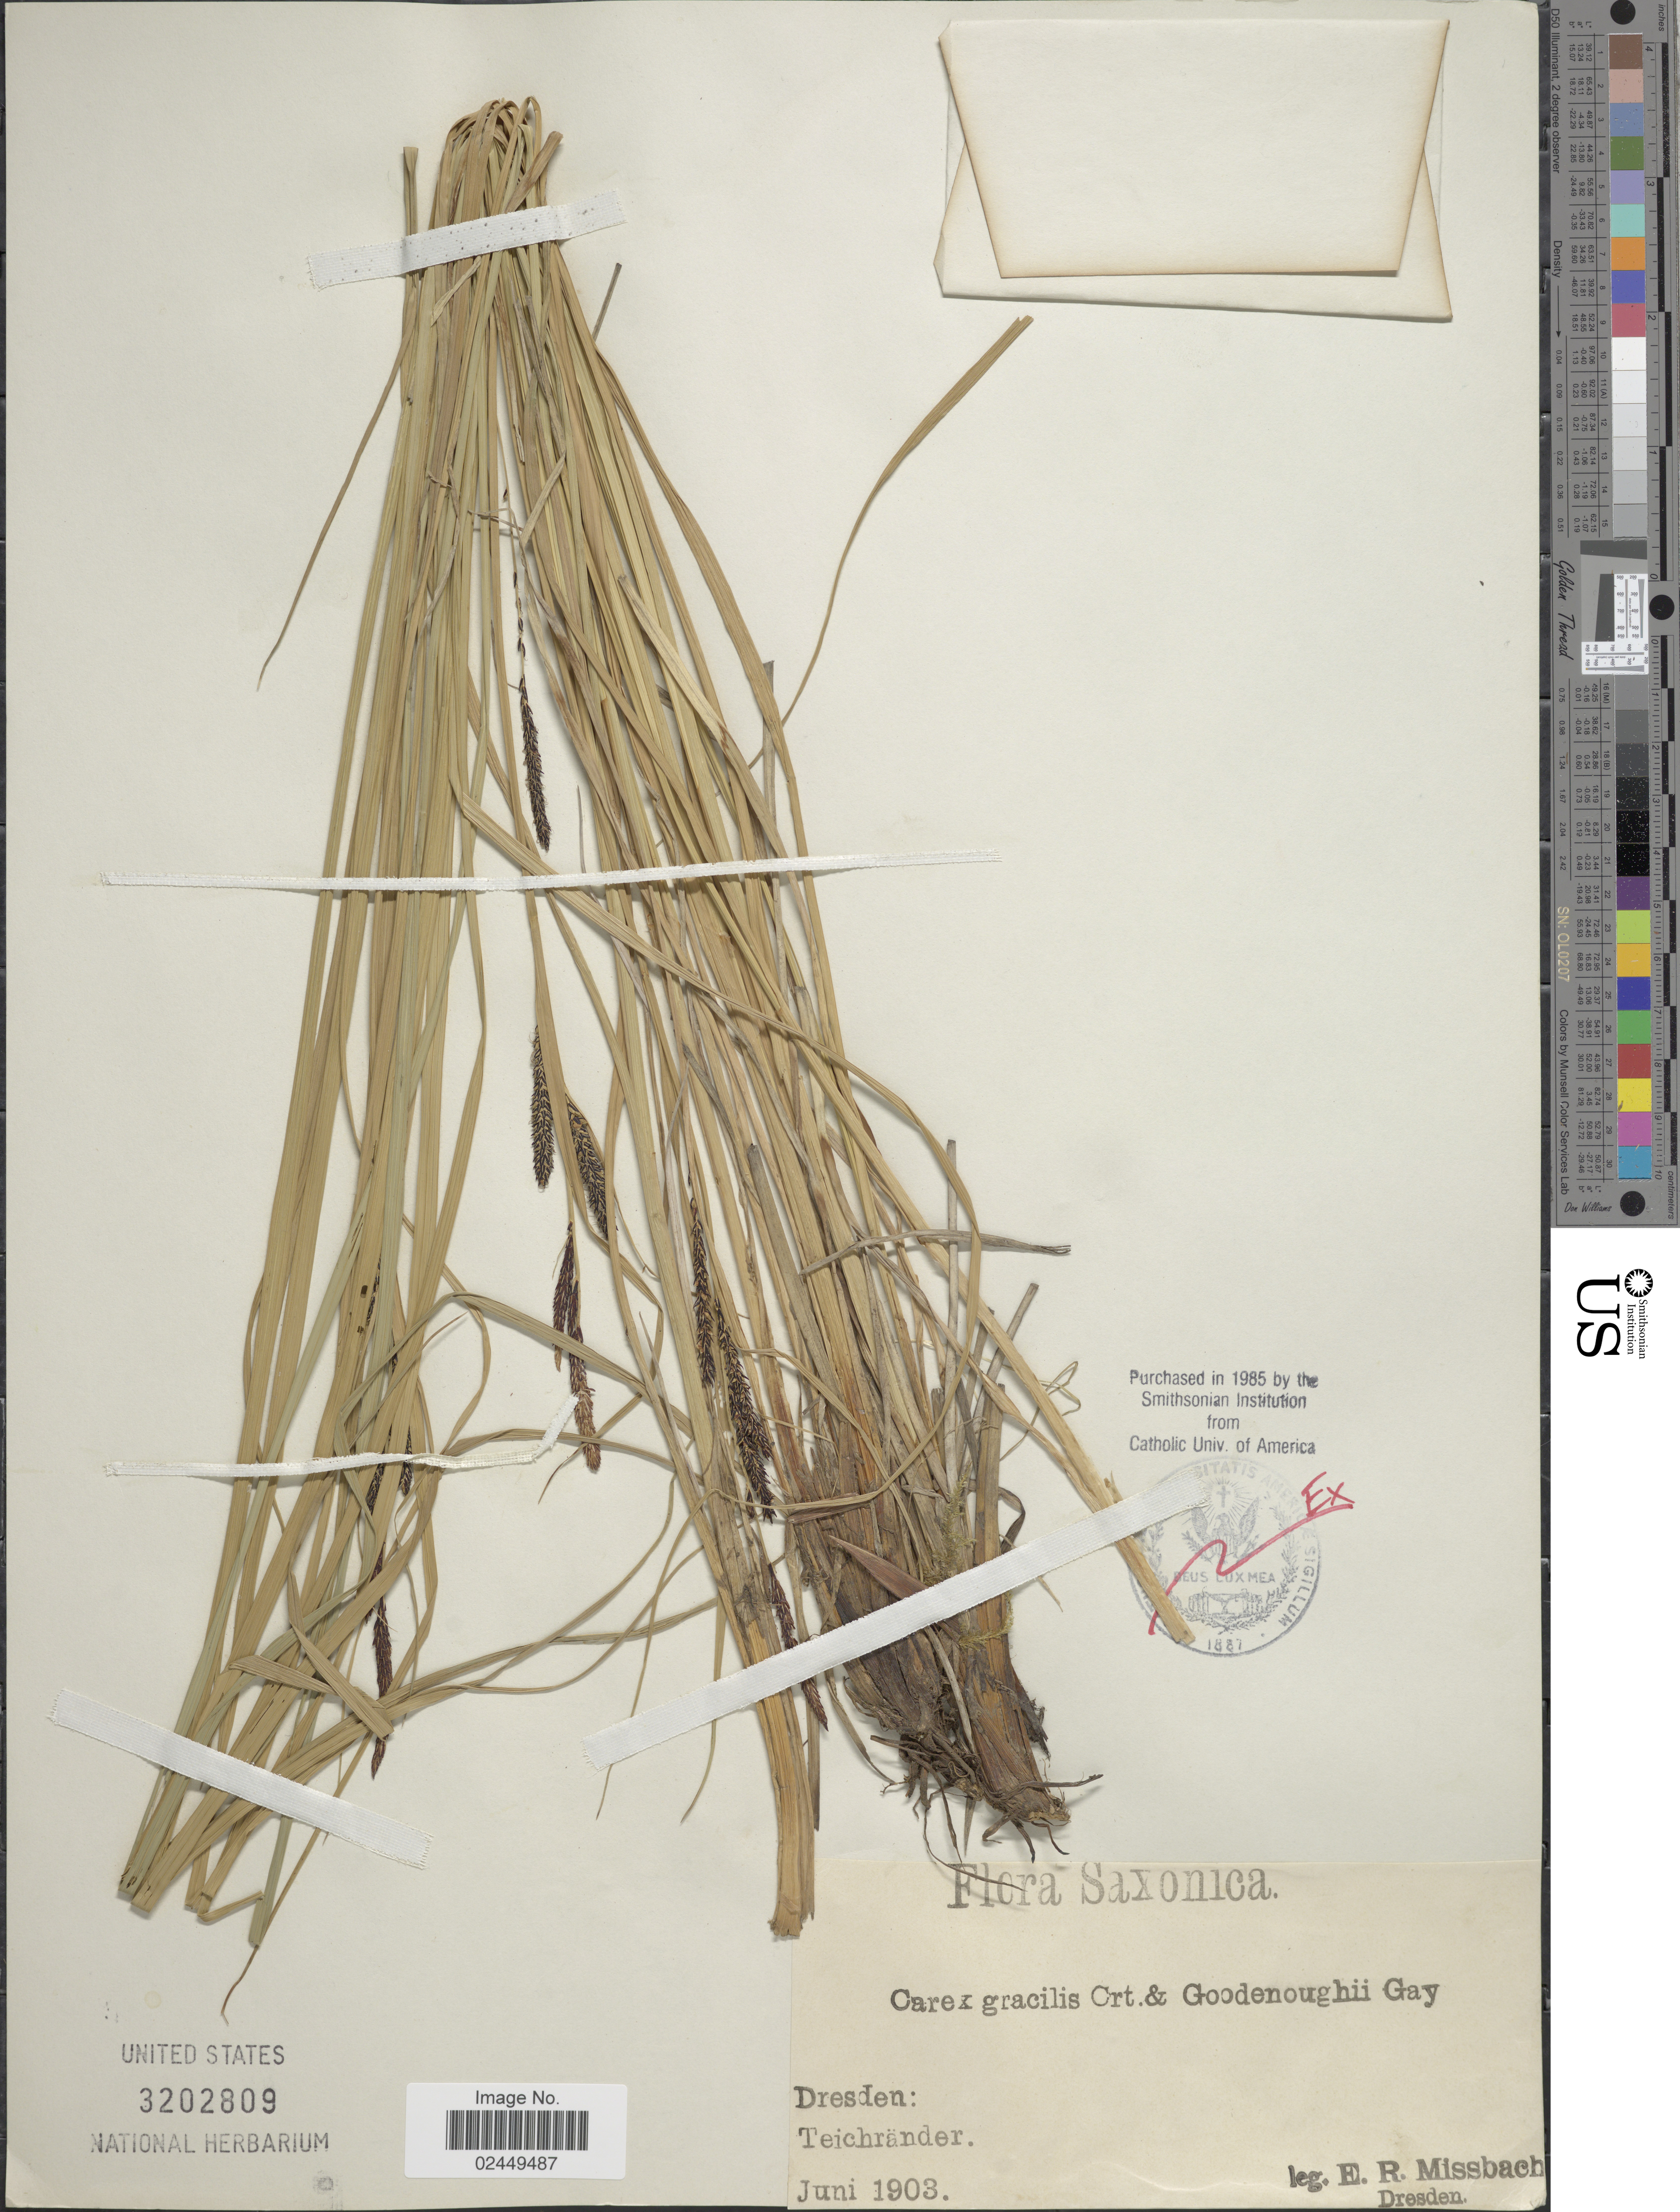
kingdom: Plantae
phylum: Tracheophyta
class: Liliopsida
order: Poales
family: Cyperaceae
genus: Carex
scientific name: Carex acuta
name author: L.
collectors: E. Missbach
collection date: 1903-06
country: Germany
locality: Saxonica, Dresden, Teichrander.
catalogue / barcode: US 3202809